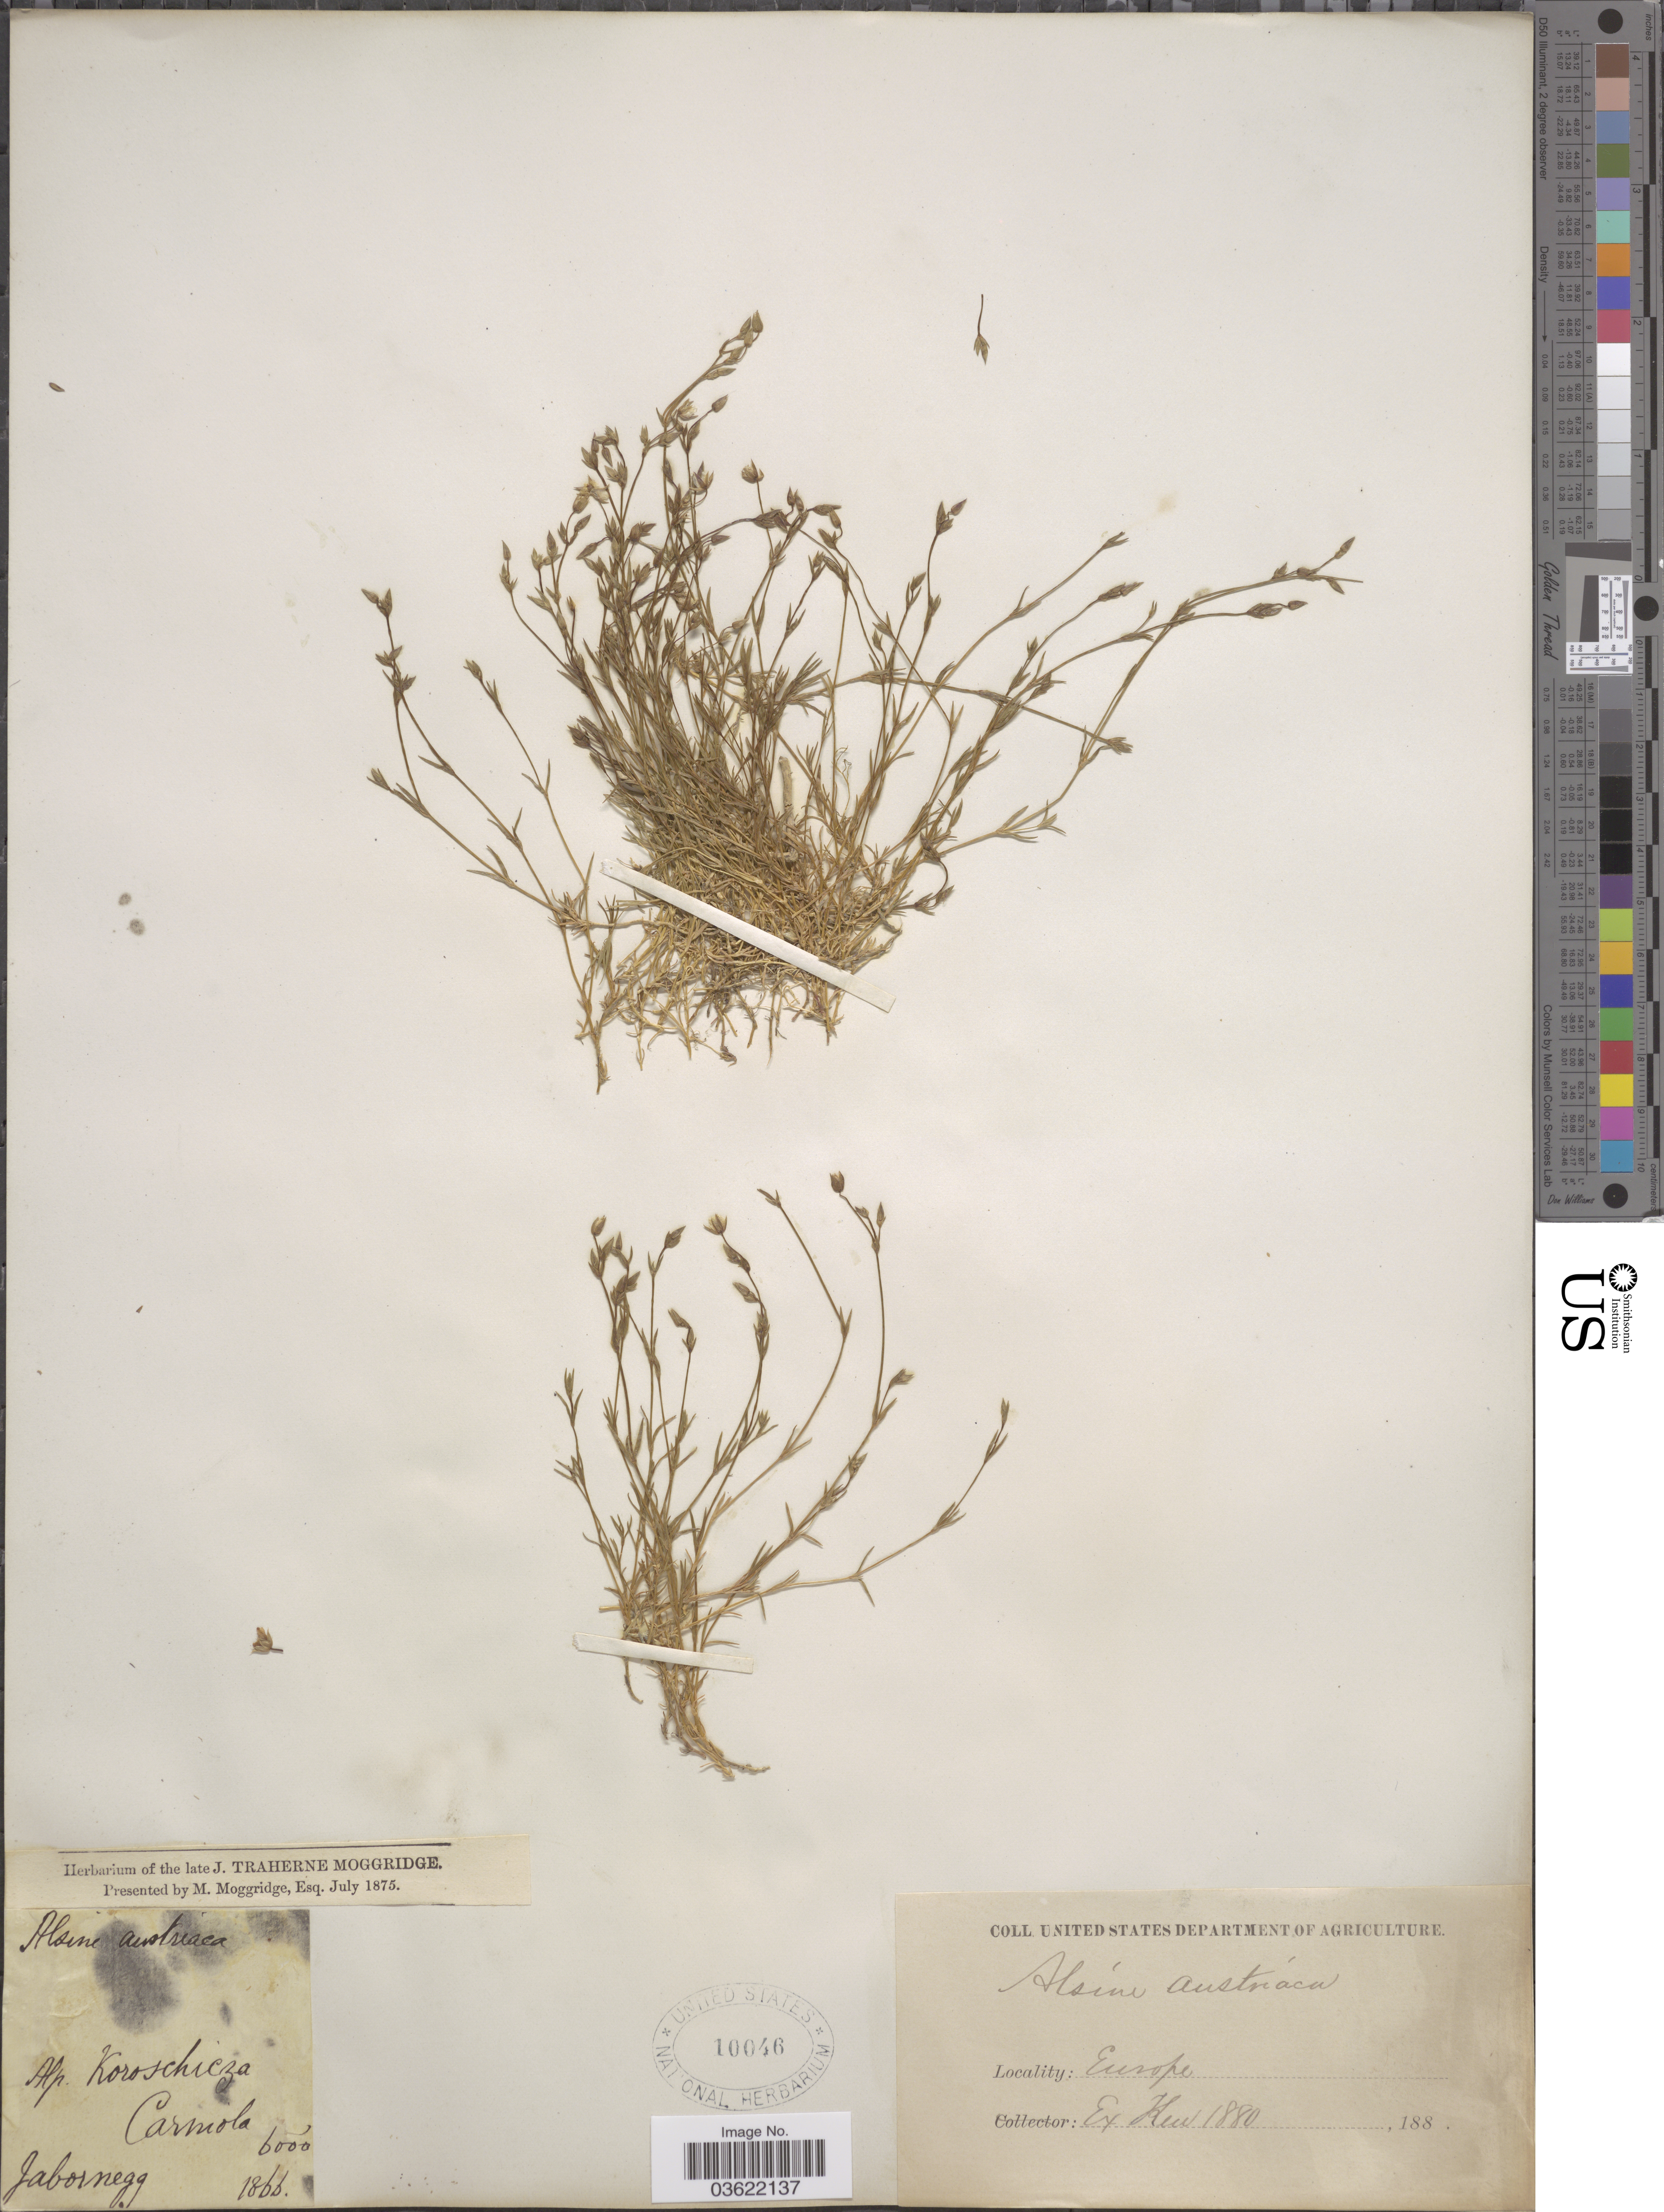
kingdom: Plantae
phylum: Tracheophyta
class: Magnoliopsida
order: Caryophyllales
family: Caryophyllaceae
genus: Arenaria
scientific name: Arenaria austriaca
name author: Jacq.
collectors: Jabornegg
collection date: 1866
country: Slovenia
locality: Alp. Koroschicza Carniola.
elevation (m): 1829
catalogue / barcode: US 10046